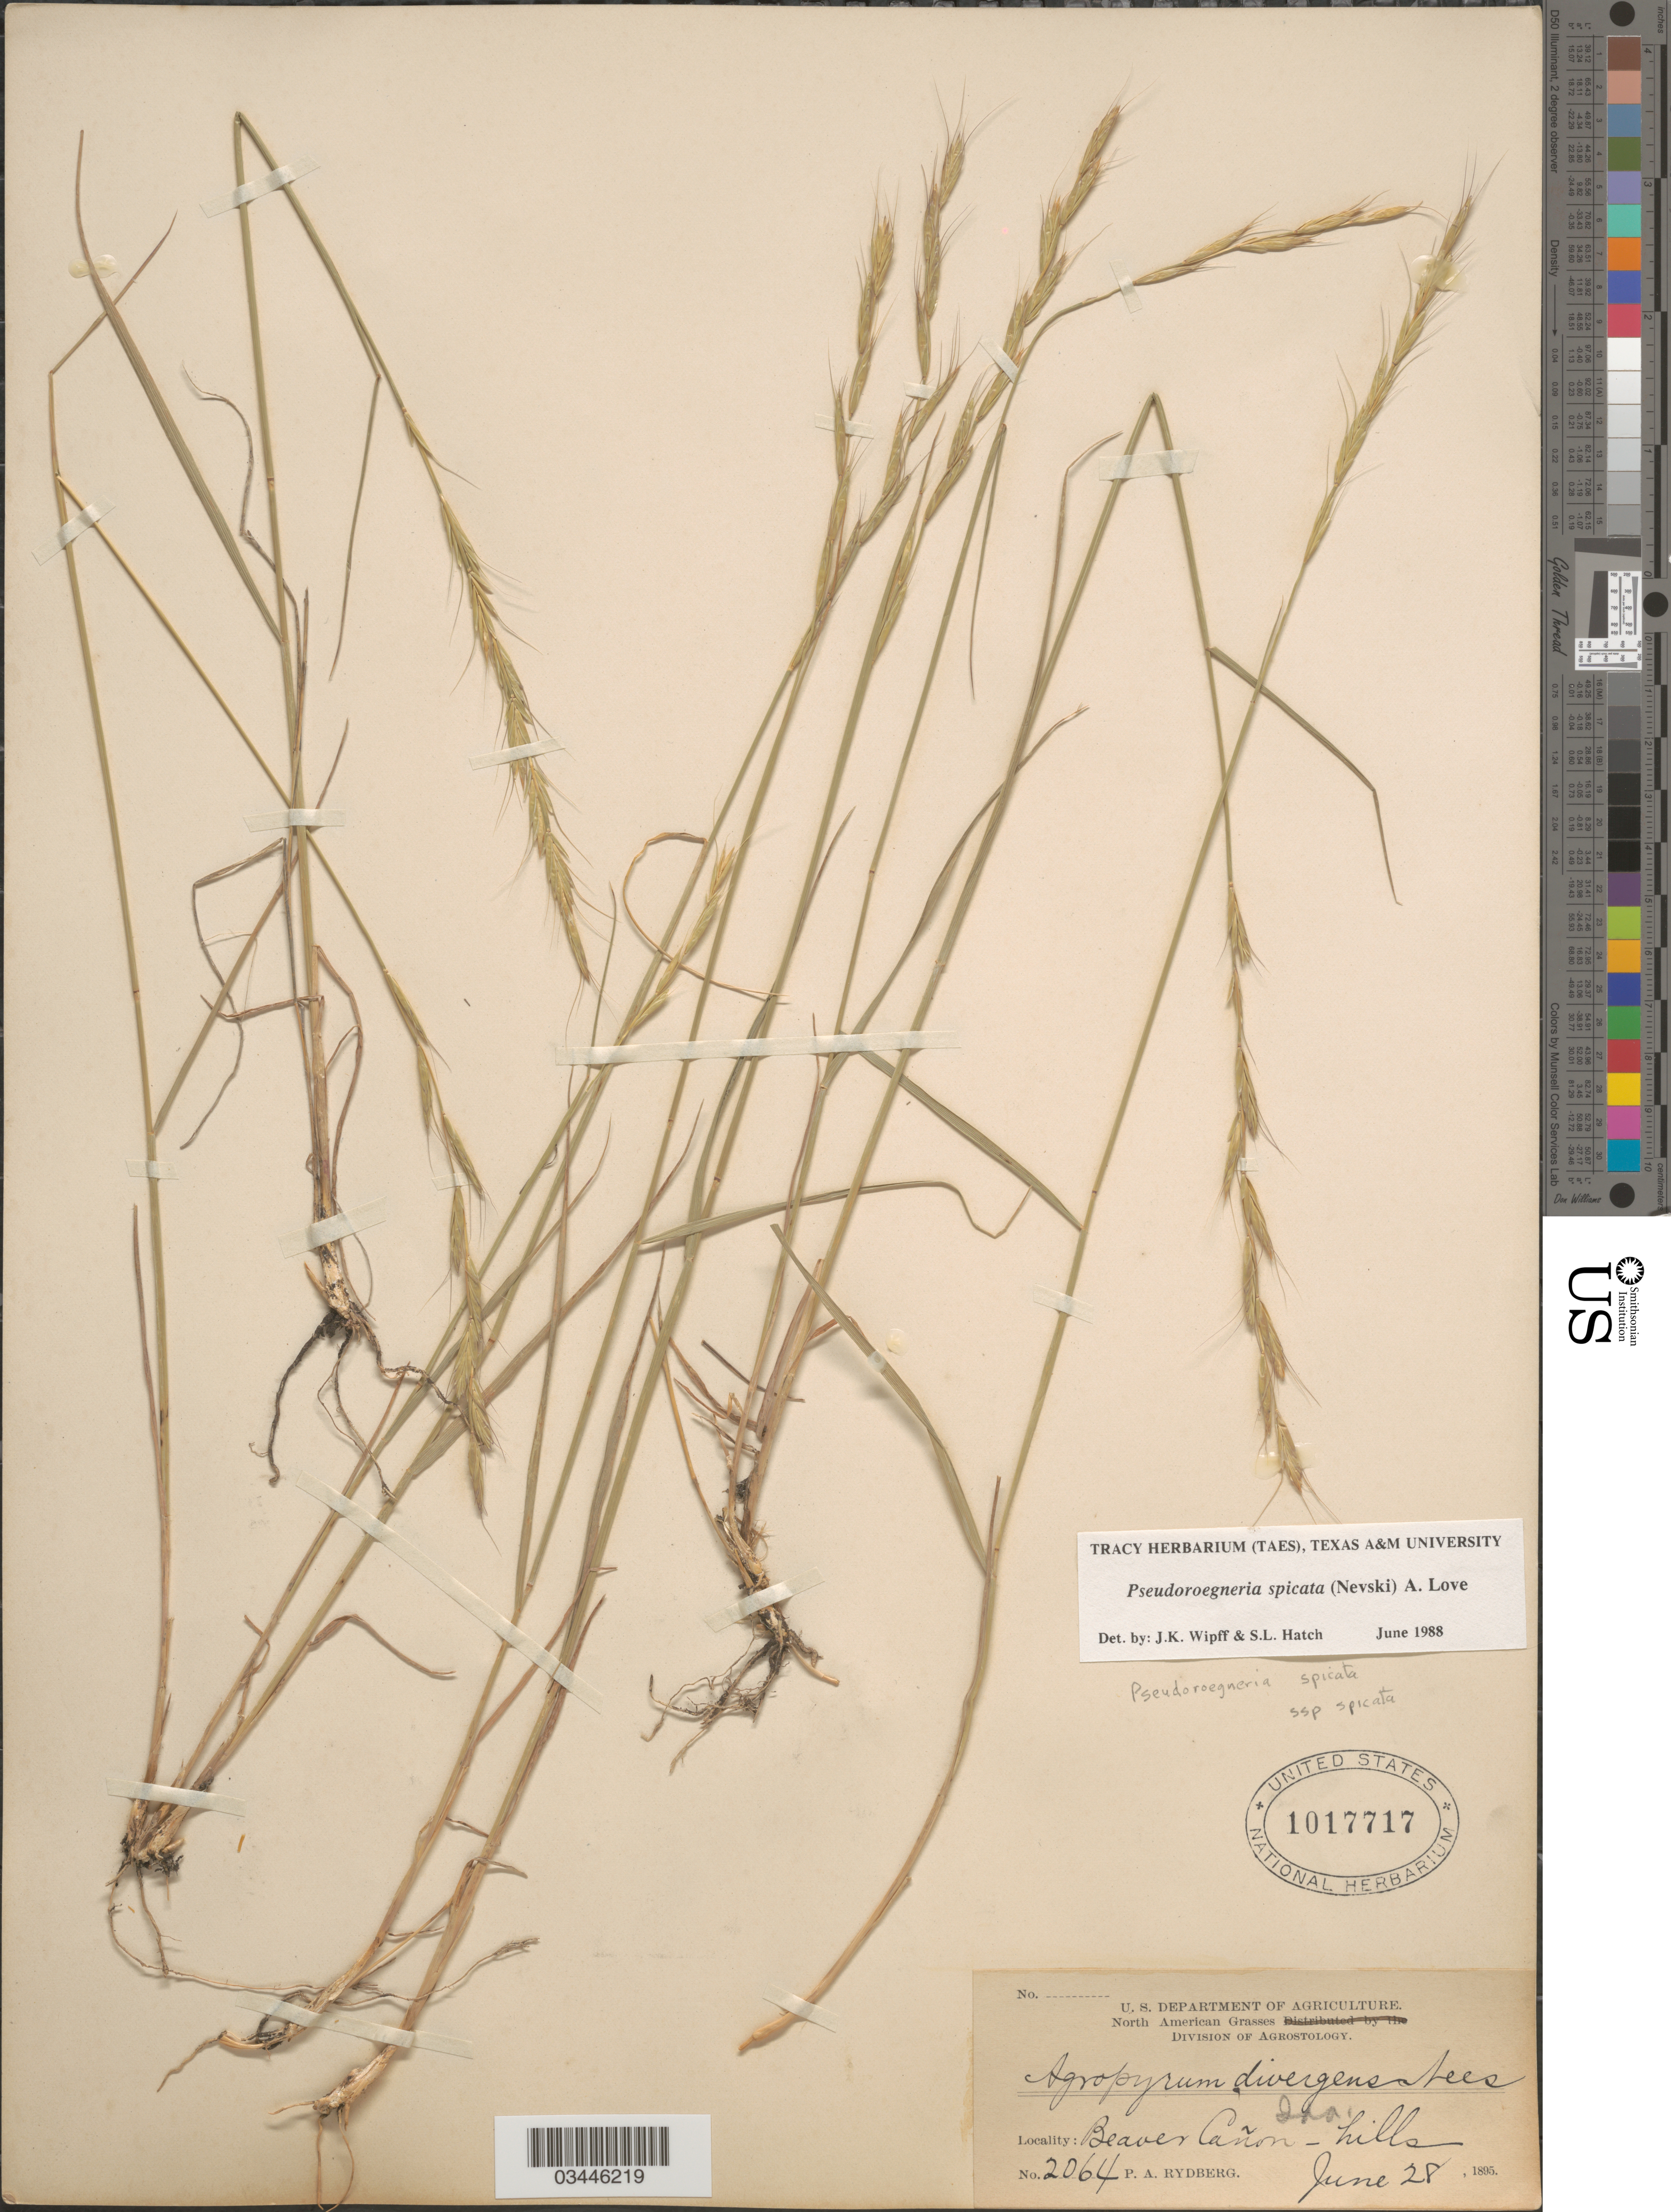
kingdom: Plantae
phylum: Tracheophyta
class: Liliopsida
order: Poales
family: Poaceae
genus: Pseudoroegneria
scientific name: Pseudoroegneria spicata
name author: (Pursh) Á. Löve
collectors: P. A. Rydberg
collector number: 2064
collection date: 1895-06-28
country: United States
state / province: Idaho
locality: Beaver Cañon.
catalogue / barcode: US 1017717